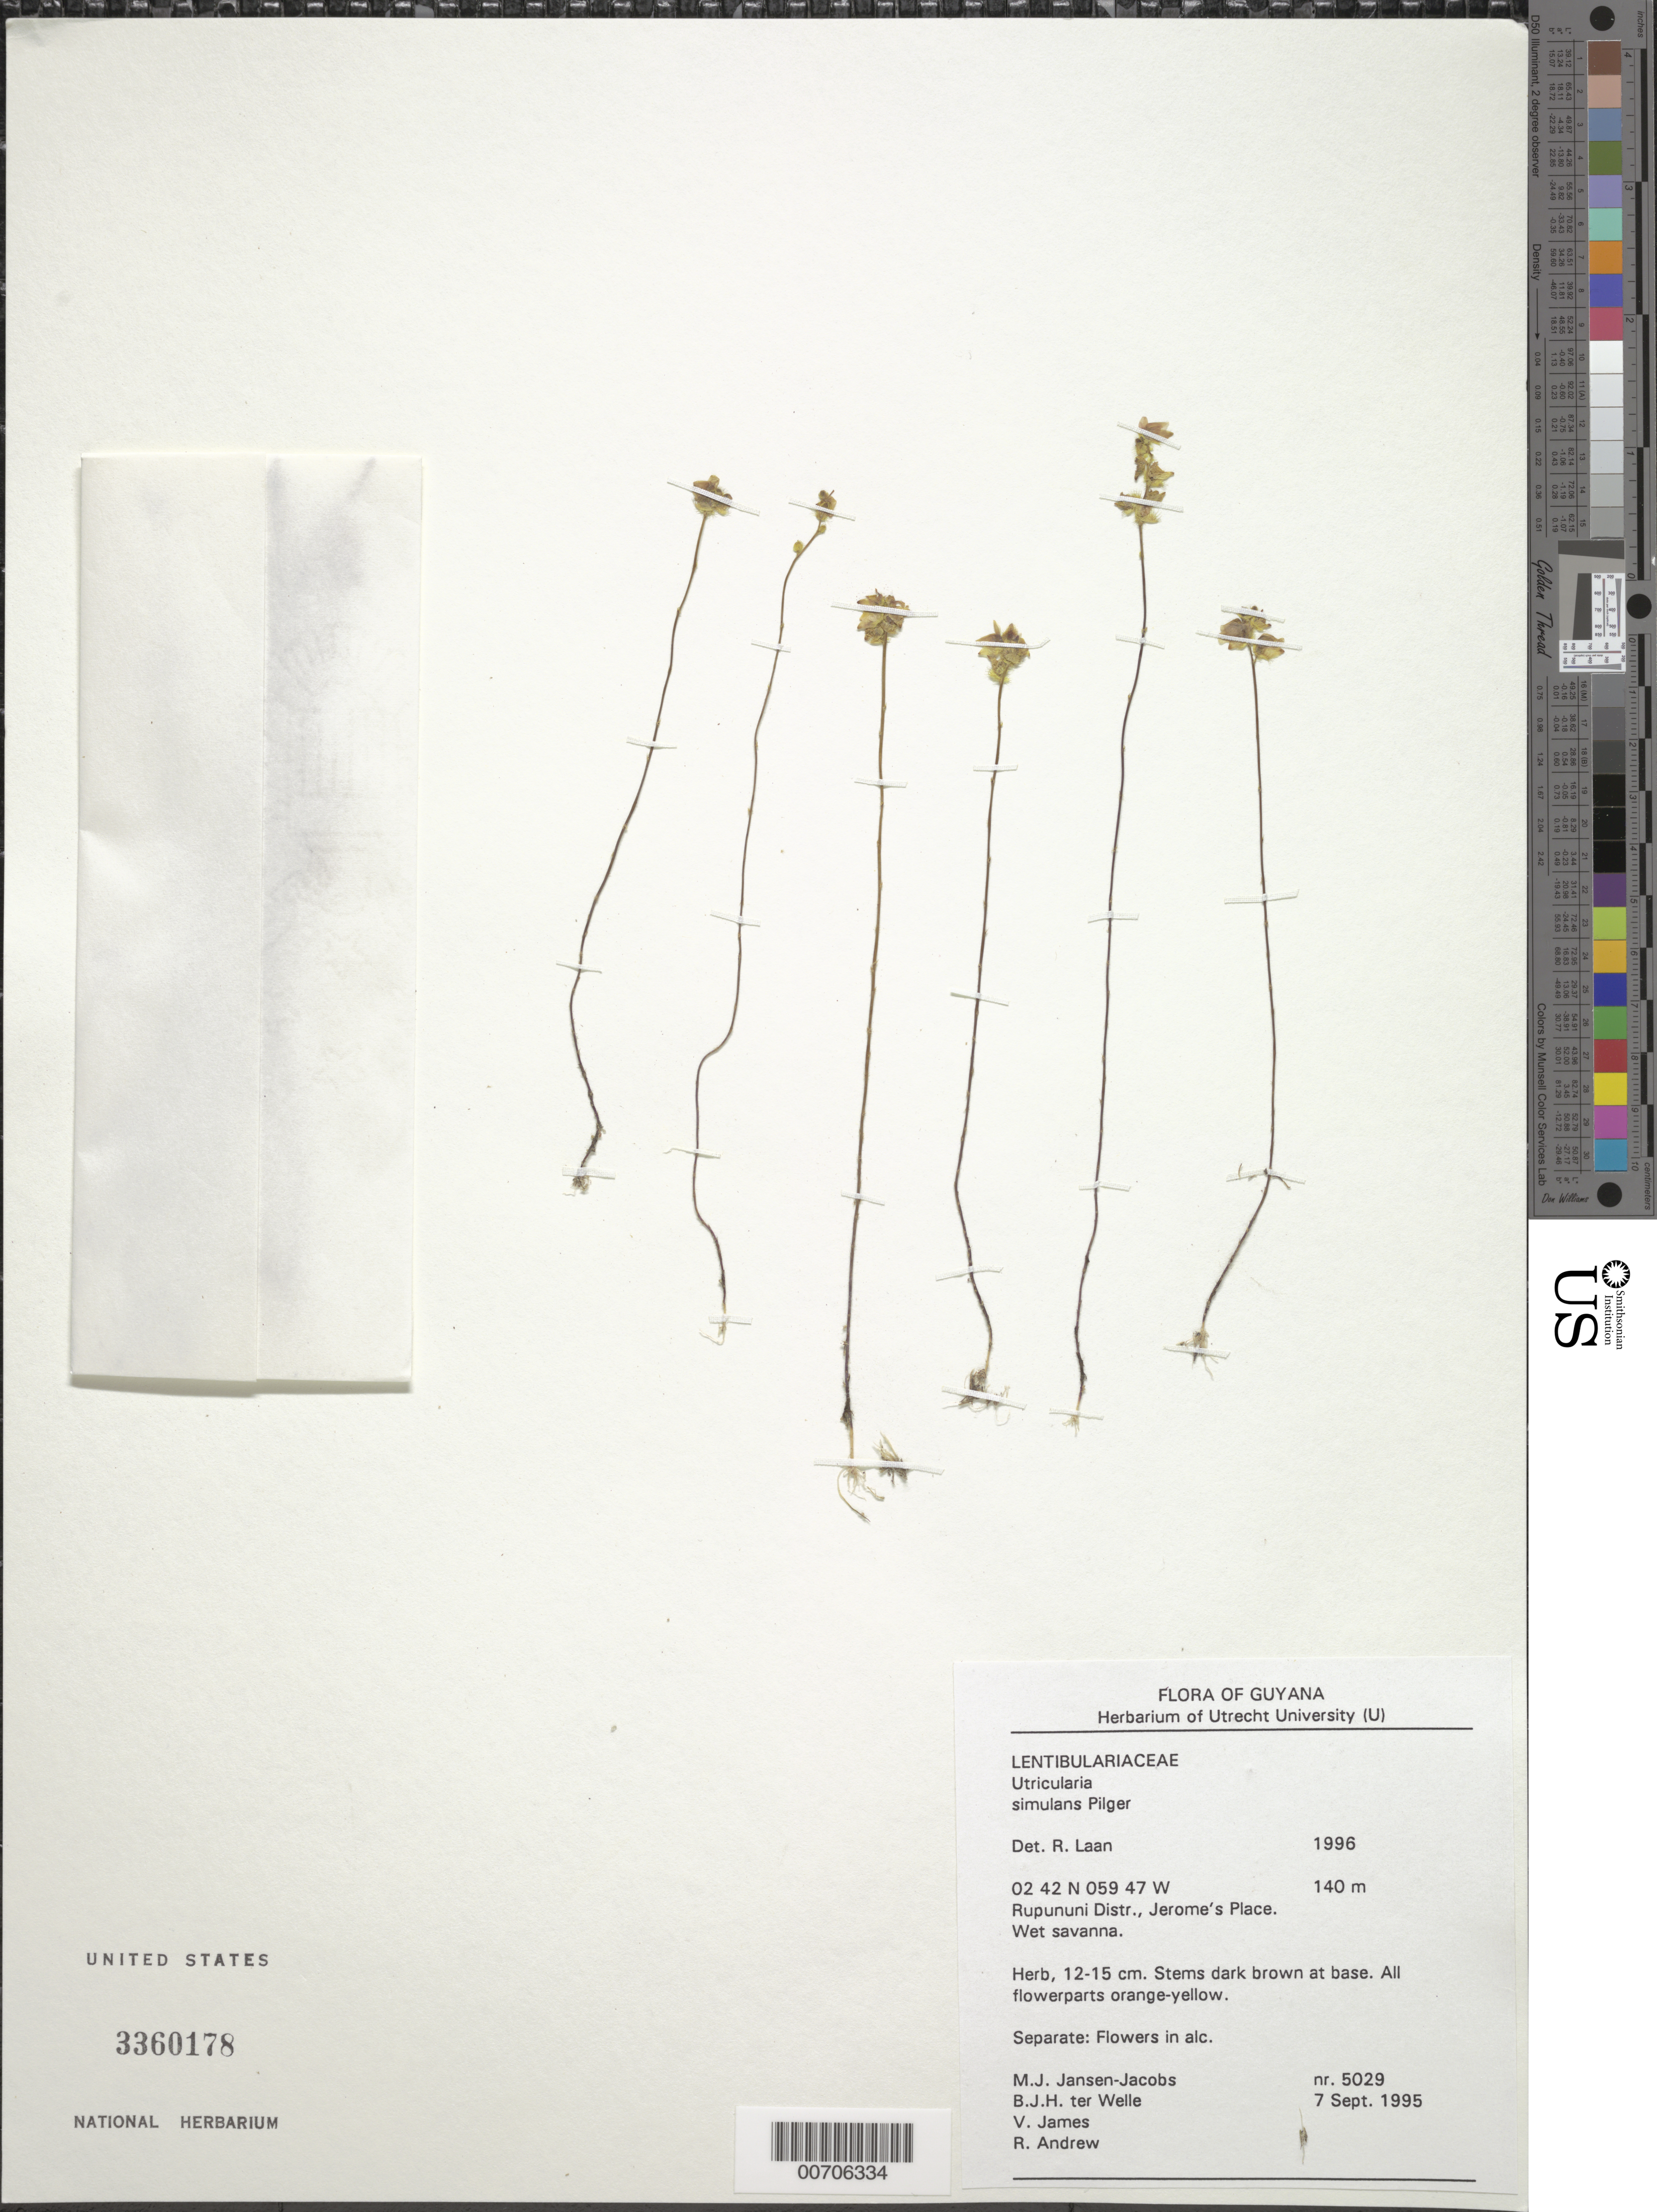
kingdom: Plantae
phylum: Tracheophyta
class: Magnoliopsida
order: Lamiales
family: Lentibulariaceae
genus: Utricularia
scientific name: Utricularia simulans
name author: Pilg.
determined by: Laan, R.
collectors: M. J. Jansen-Jacobs, B. Welle, V. James & R. Andrew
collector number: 5029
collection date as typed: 7-Sep-95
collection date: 1995-09-07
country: Guyana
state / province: U. Takutu-U. Essequibo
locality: Jerome's Place, Talidku Mt., Rupununi Dist.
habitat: Wet savanna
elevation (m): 140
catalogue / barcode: US 3360178